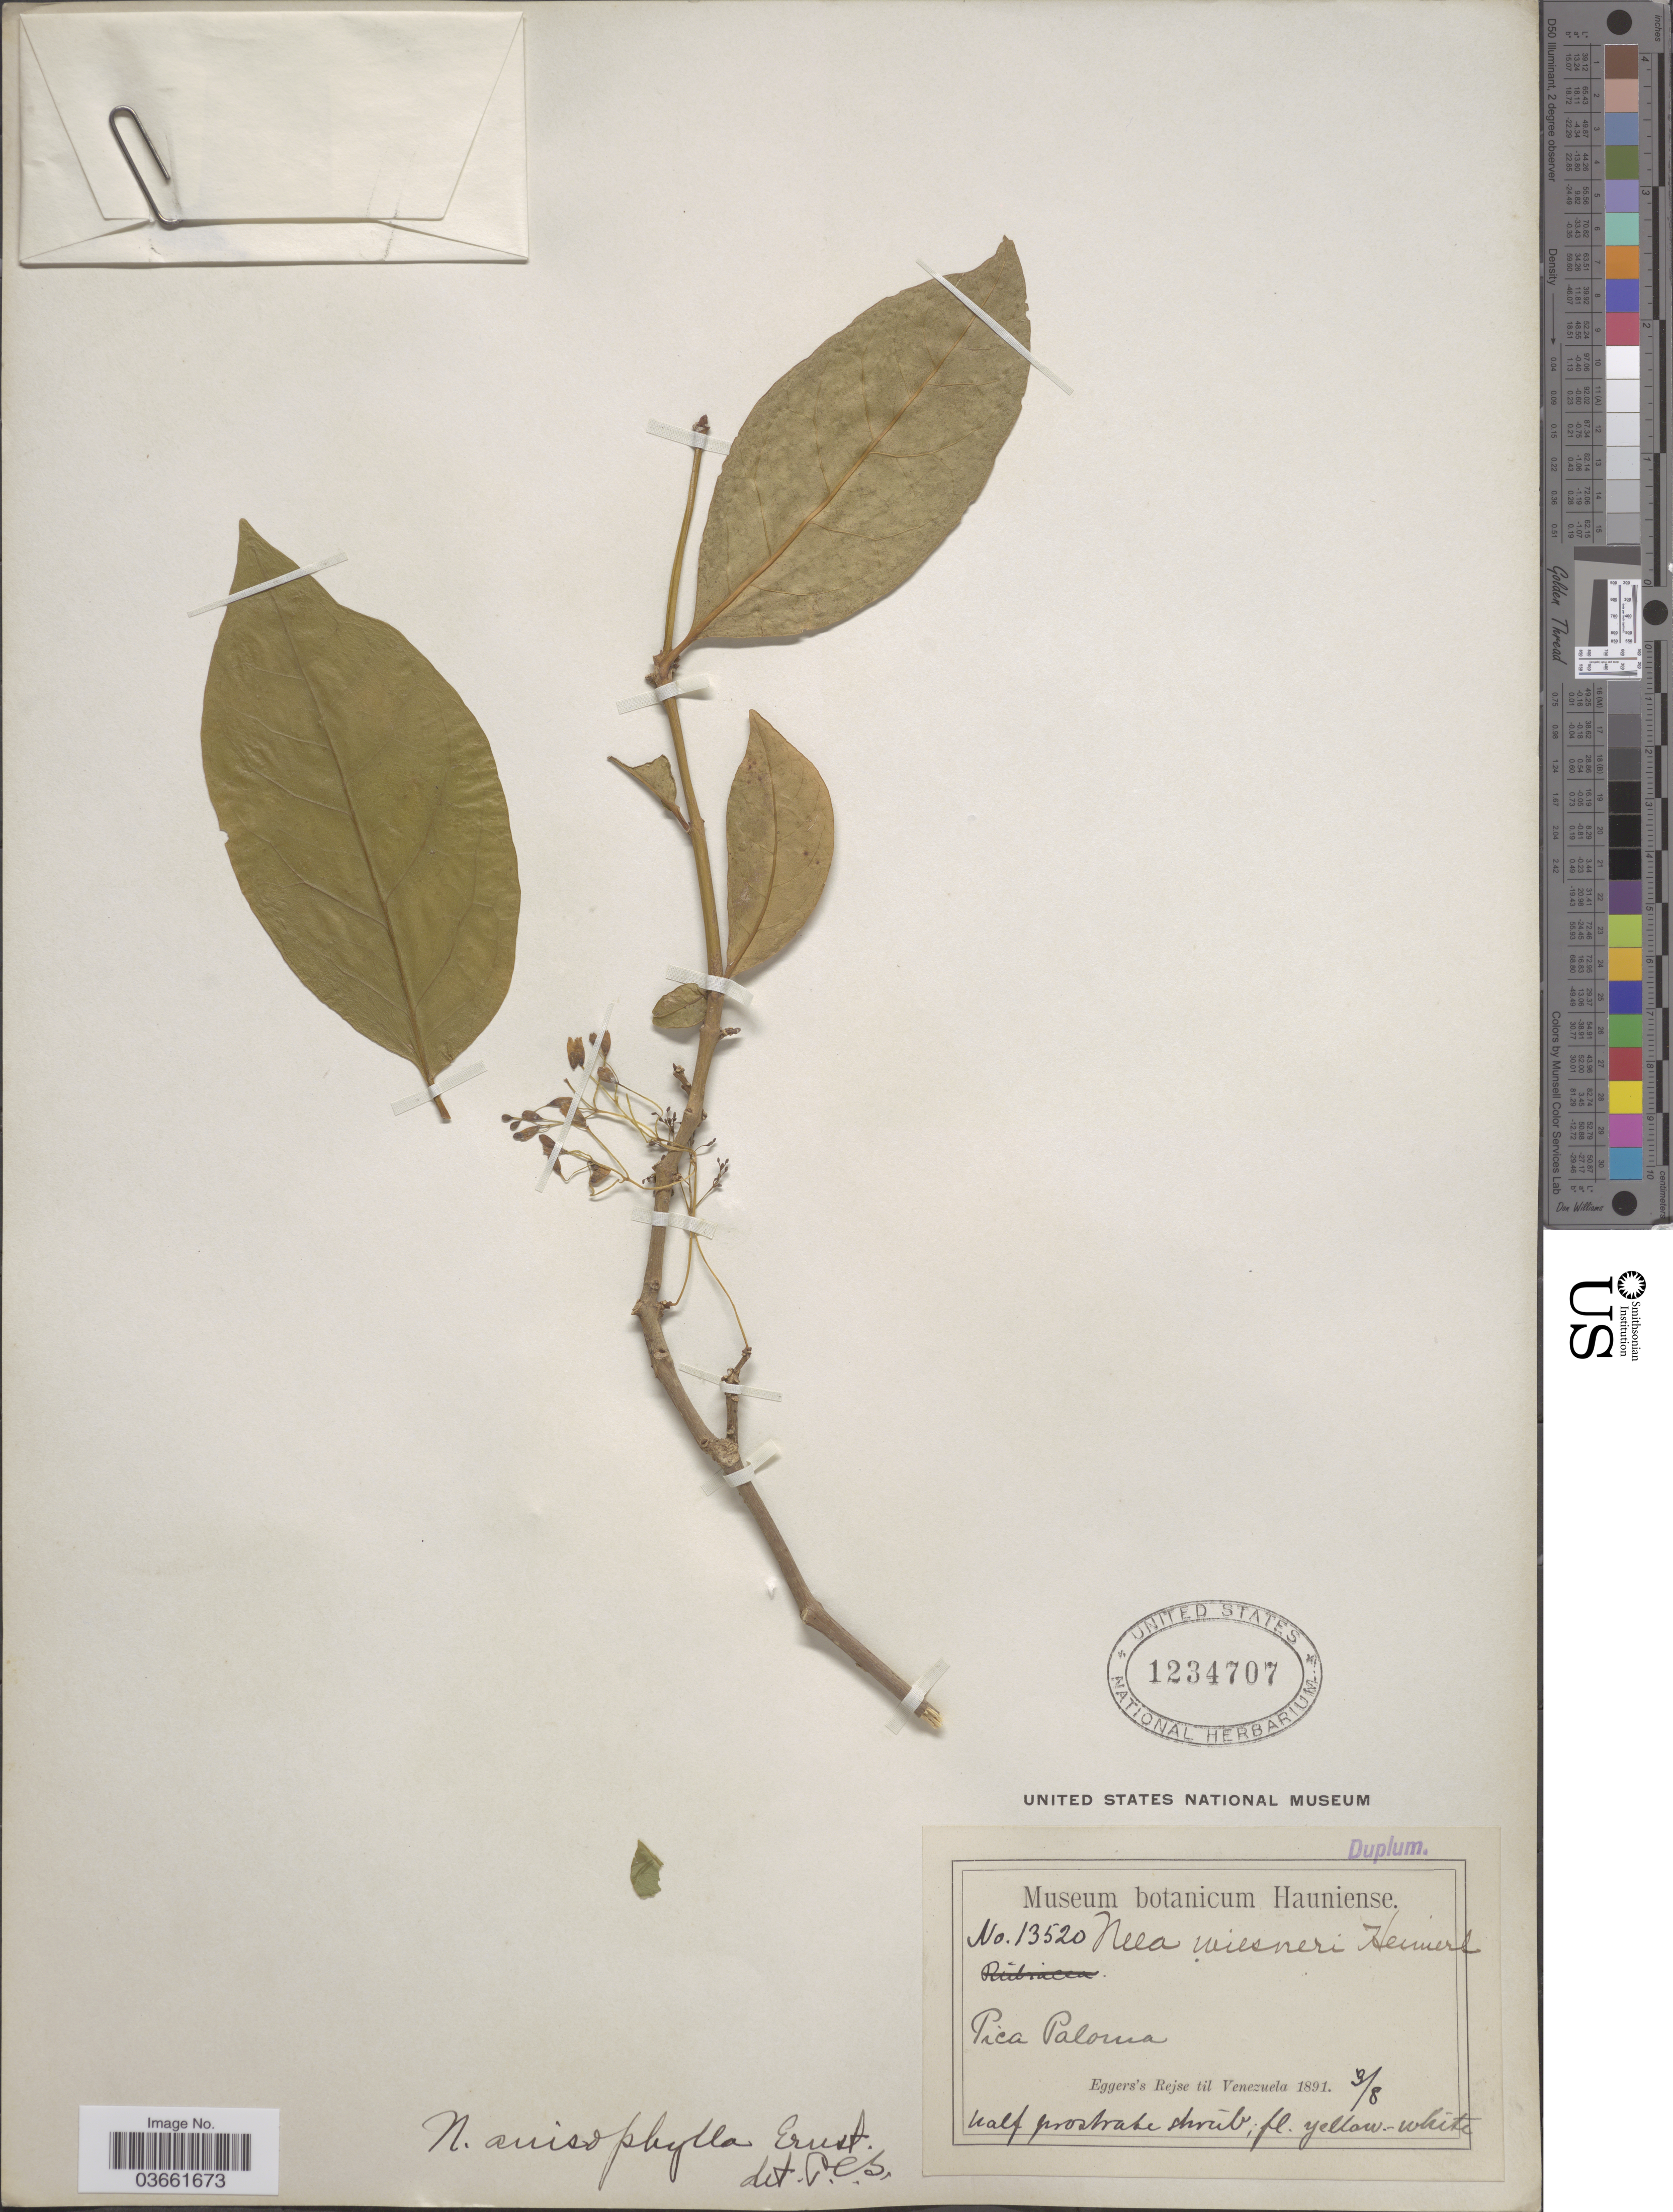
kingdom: Plantae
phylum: Tracheophyta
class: Magnoliopsida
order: Caryophyllales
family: Nyctaginaceae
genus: Neea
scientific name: Neea anisophylla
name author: Ernst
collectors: -. Eggers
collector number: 13520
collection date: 1891-08-03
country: Venezuela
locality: Pica Paloma.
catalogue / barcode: US 1234707